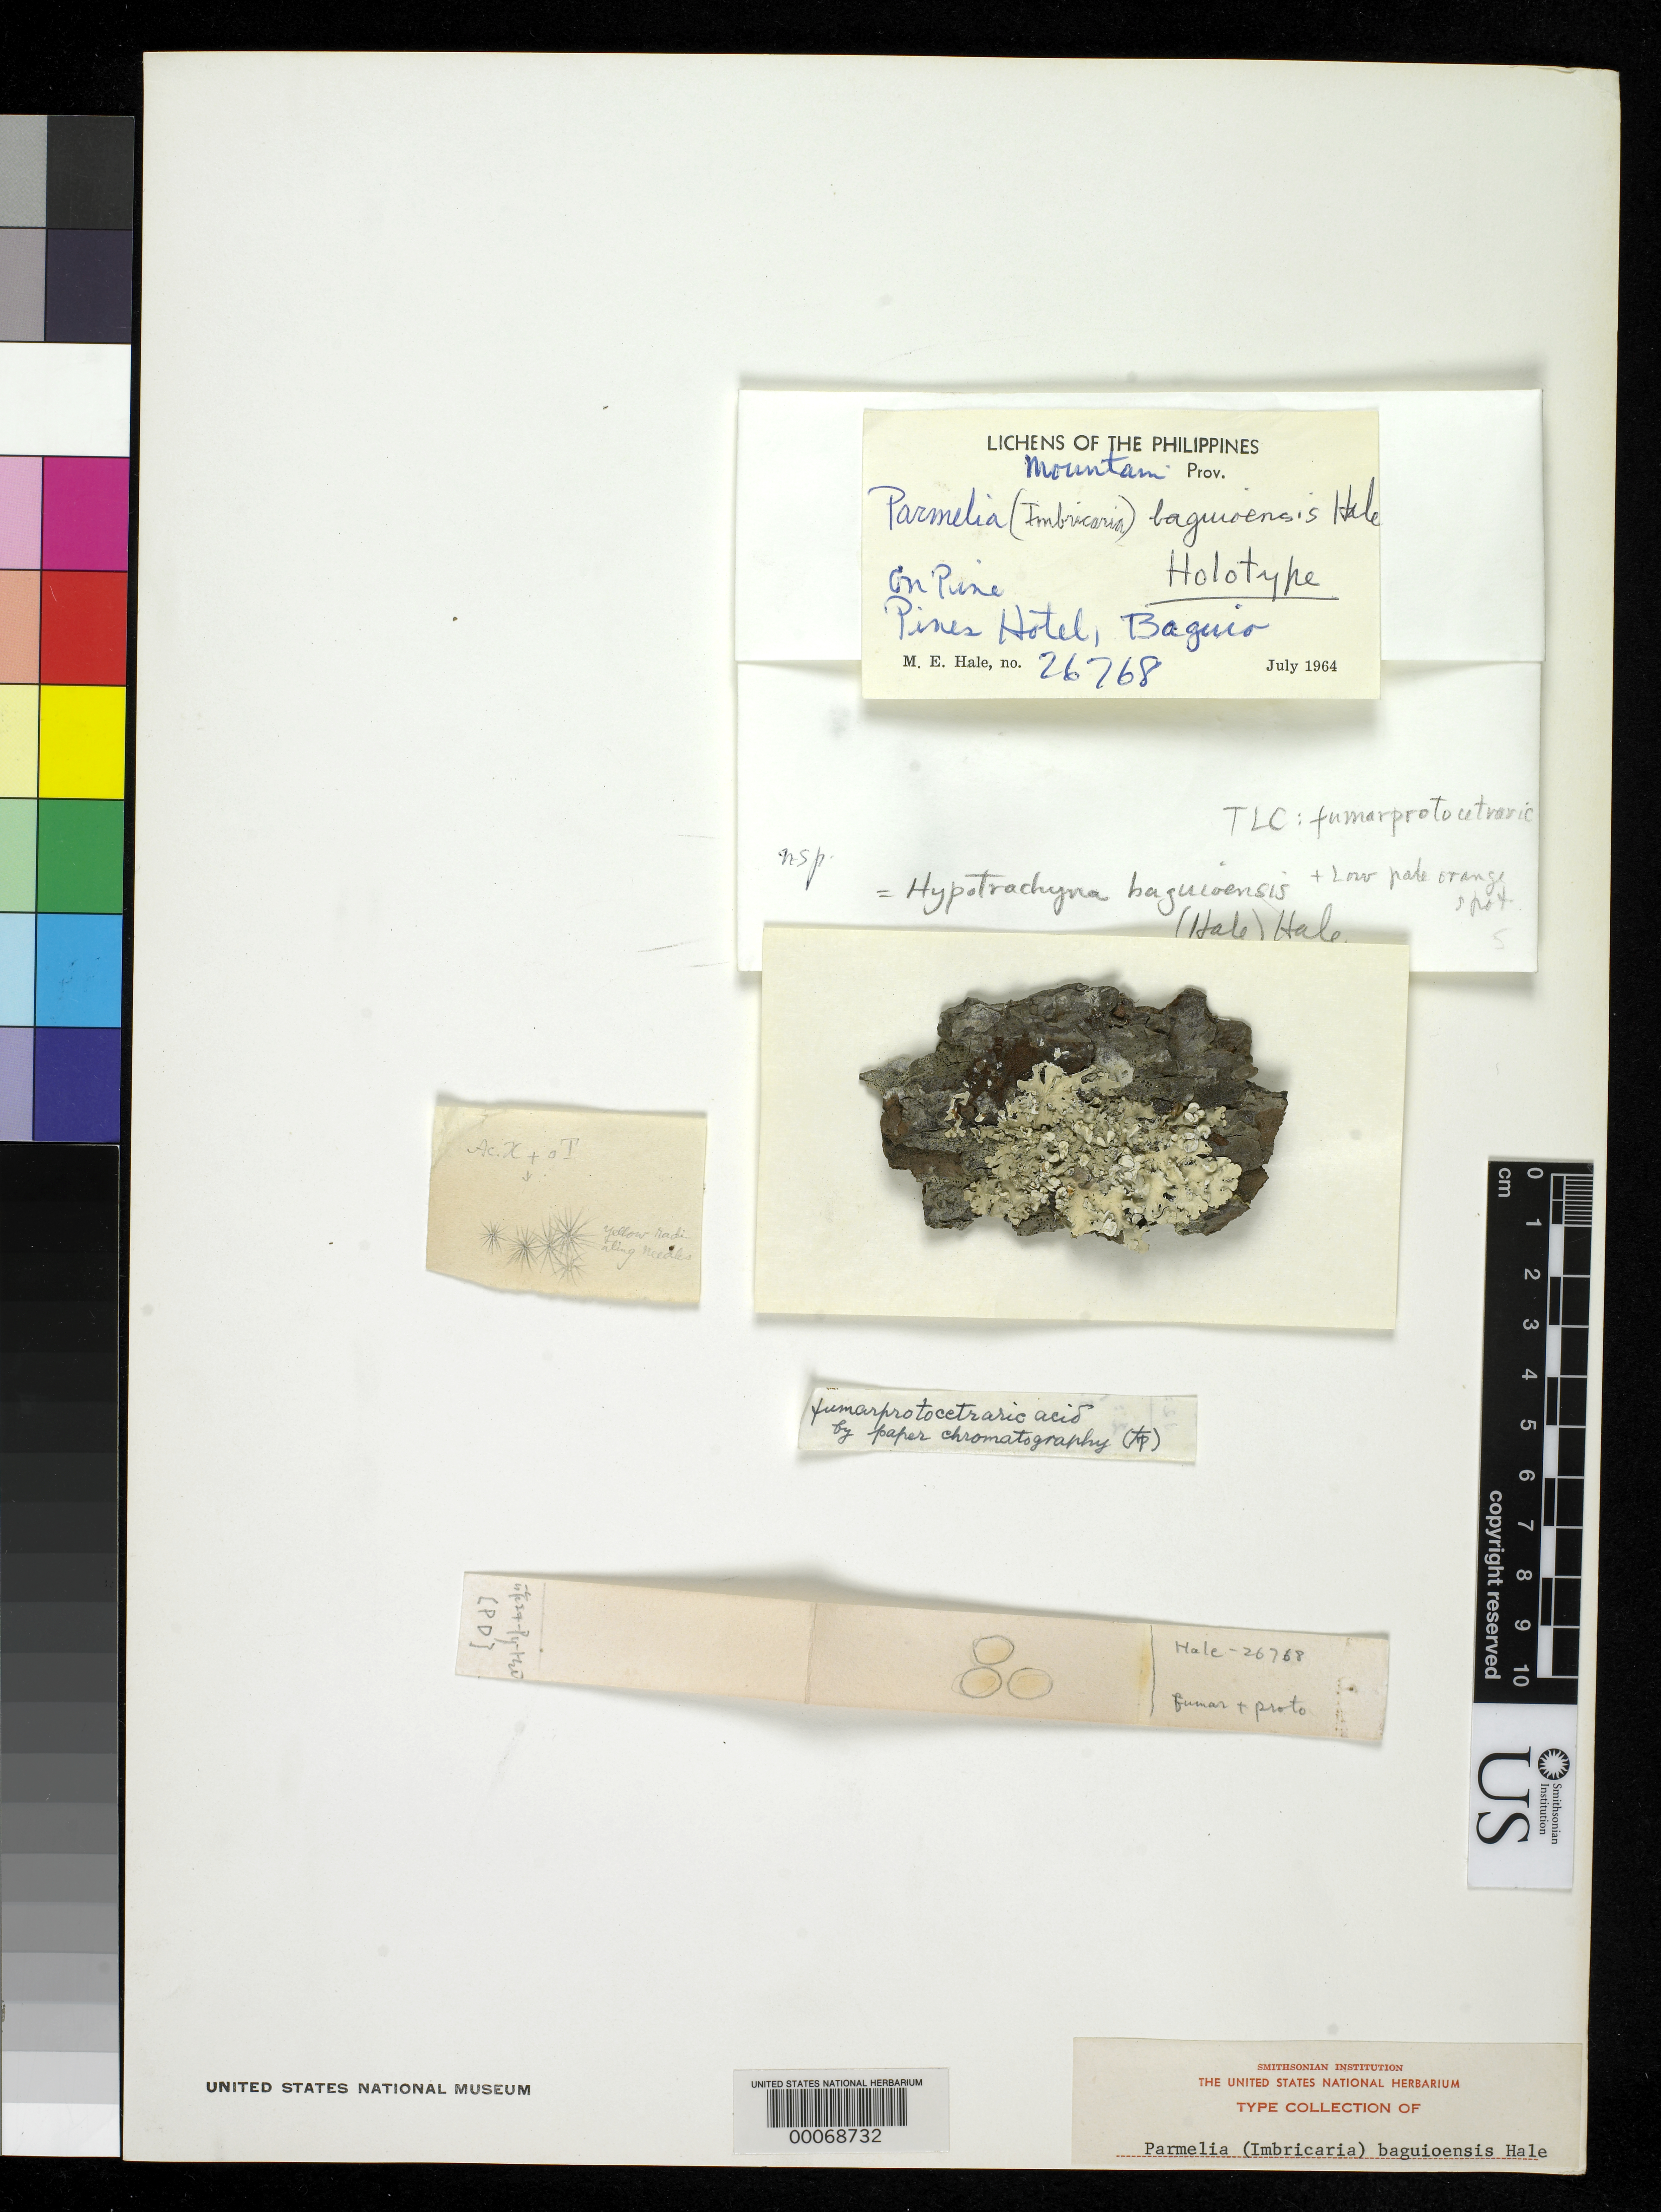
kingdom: Fungi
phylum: Ascomycota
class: Lecanoromycetes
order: Lecanorales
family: Parmeliaceae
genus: Parmelia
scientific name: Parmelia baguioensis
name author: Hale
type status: Holotype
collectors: M. Hale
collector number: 26768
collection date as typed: Jul 1964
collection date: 1964-07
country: Philippines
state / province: Cordillera (Administrative Region)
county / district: Mountain province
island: Luzon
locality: Pines Hotel, Baguio.